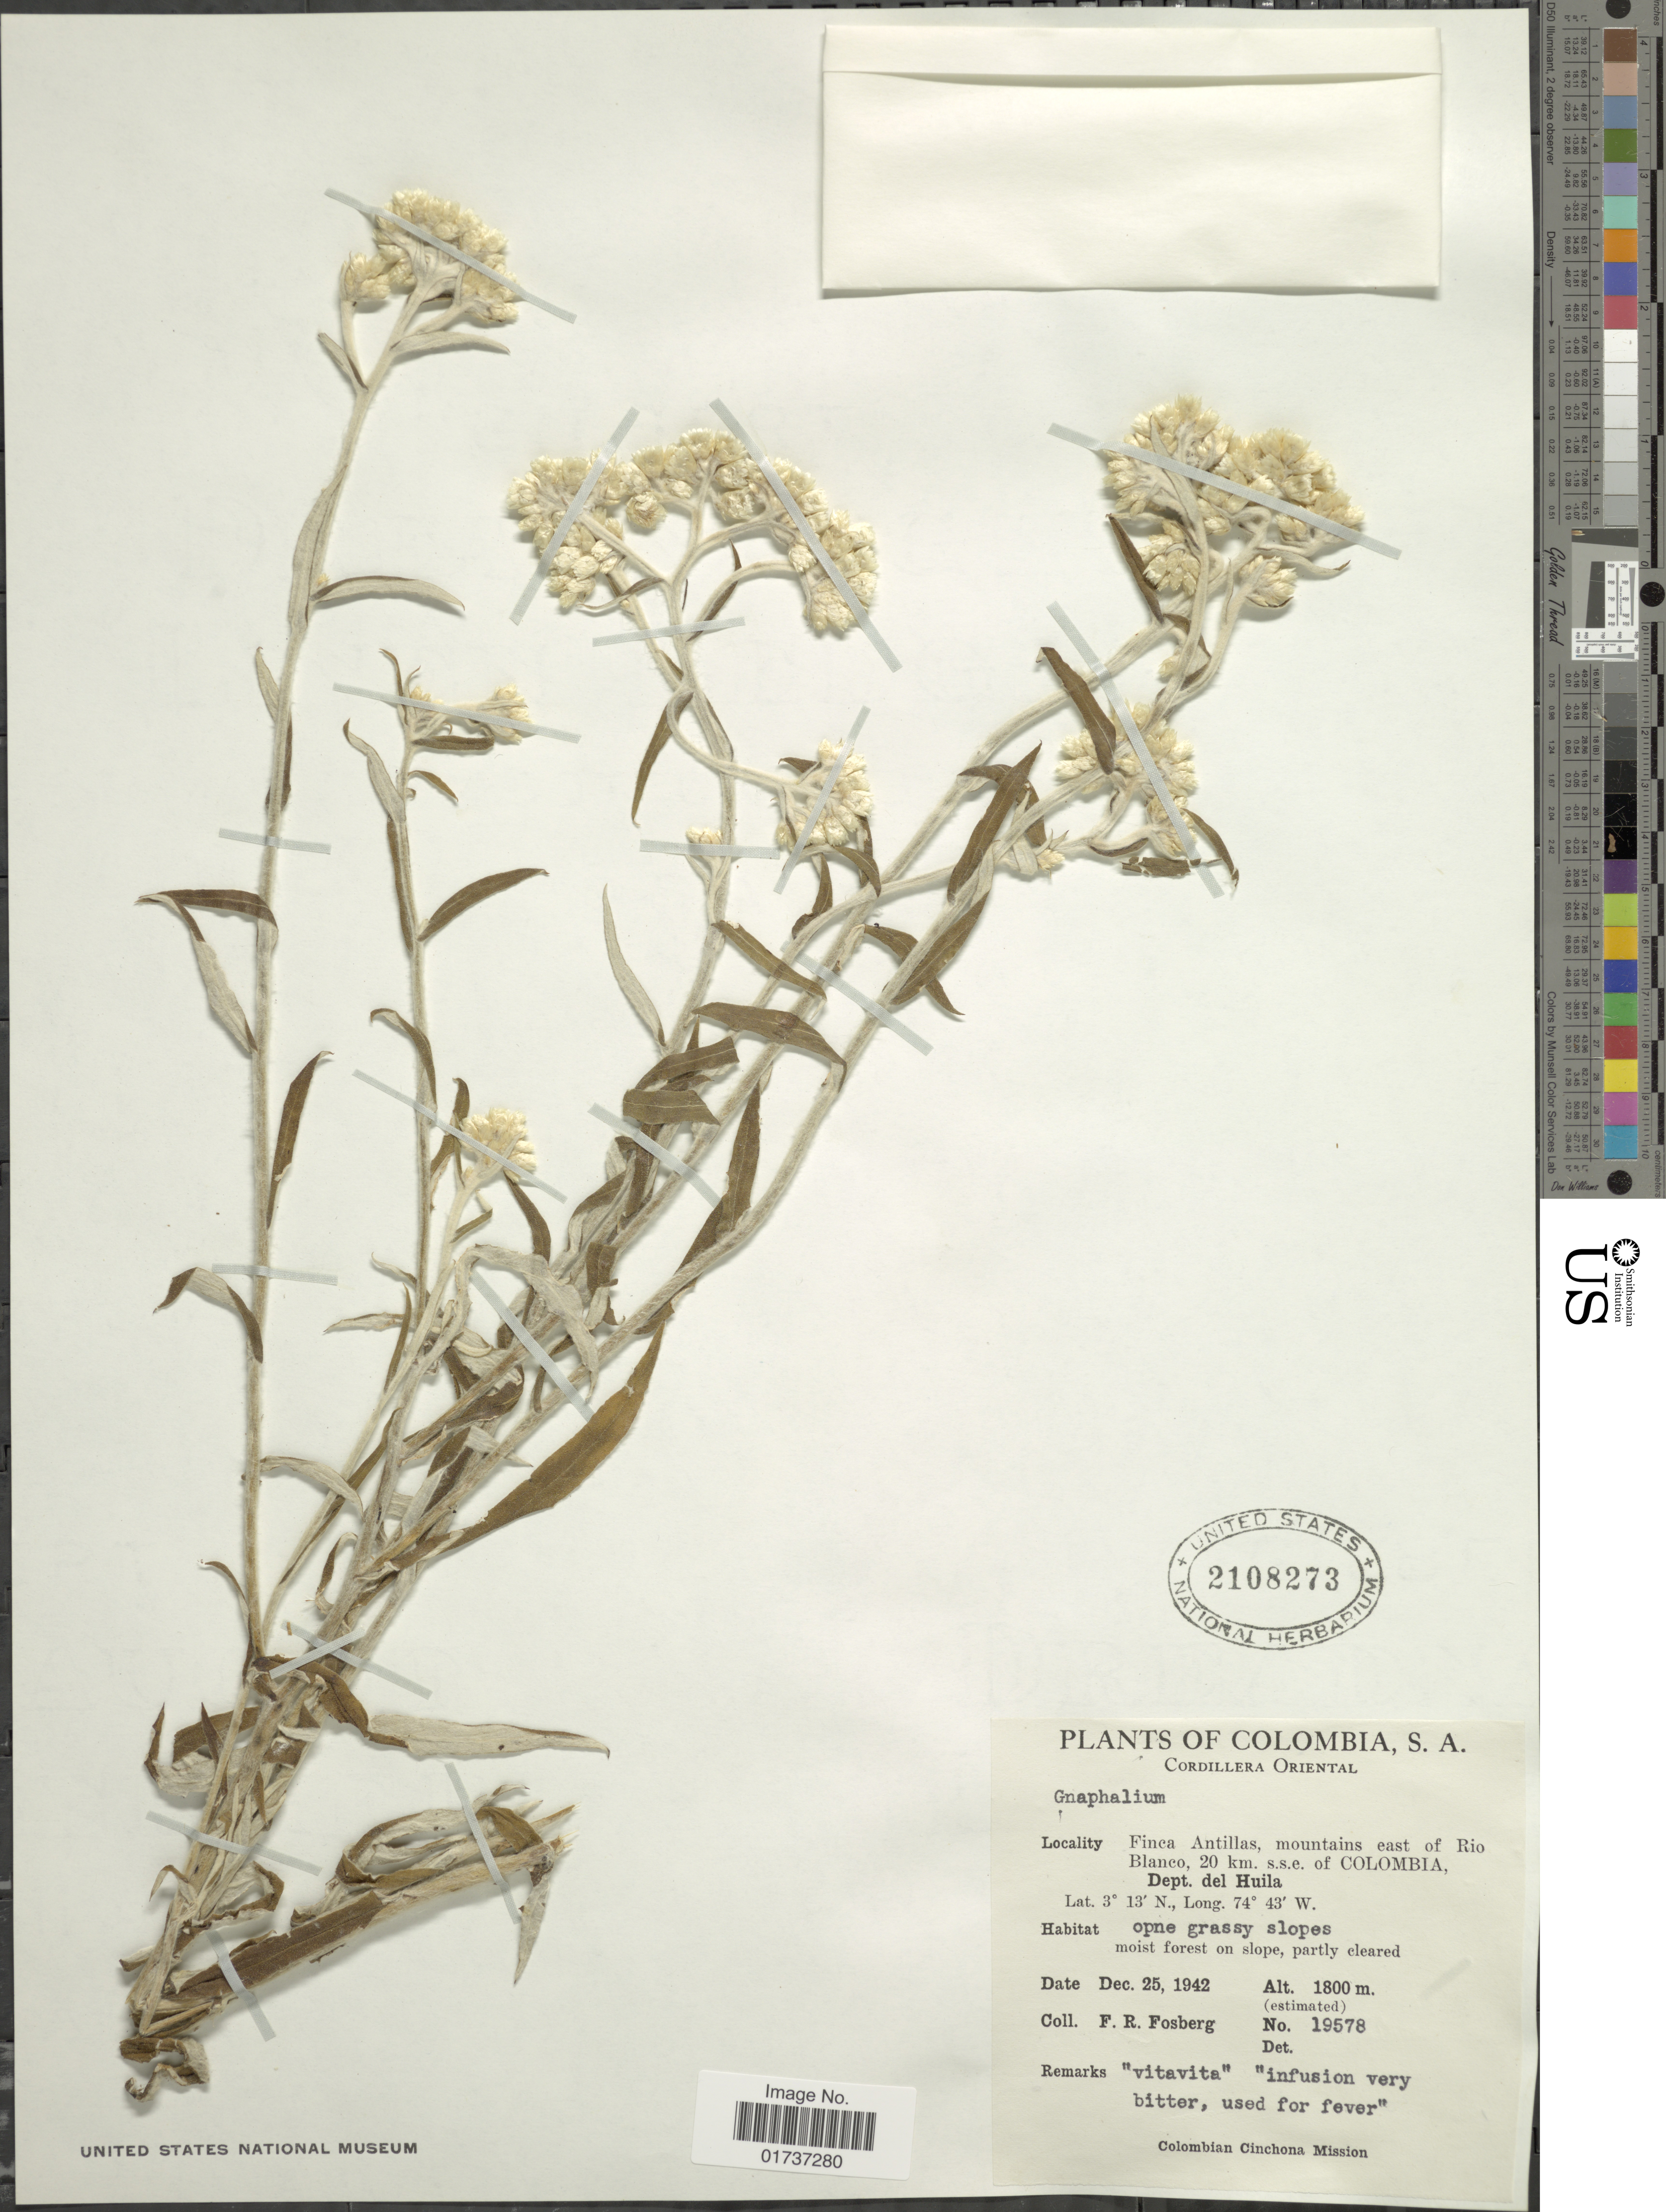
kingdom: Plantae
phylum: Tracheophyta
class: Magnoliopsida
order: Asterales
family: Asteraceae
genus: Gnaphalium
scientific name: Gnaphalium sp.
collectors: F. R. Fosberg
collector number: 19578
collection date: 1942-12-25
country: Colombia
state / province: Huila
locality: Cordillera Oriental, Finca Antillas, mountains east of Rio Blanco, 20 km s.s.e. of Colombia, Dept. del Huila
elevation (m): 1800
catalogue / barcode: US 2108273